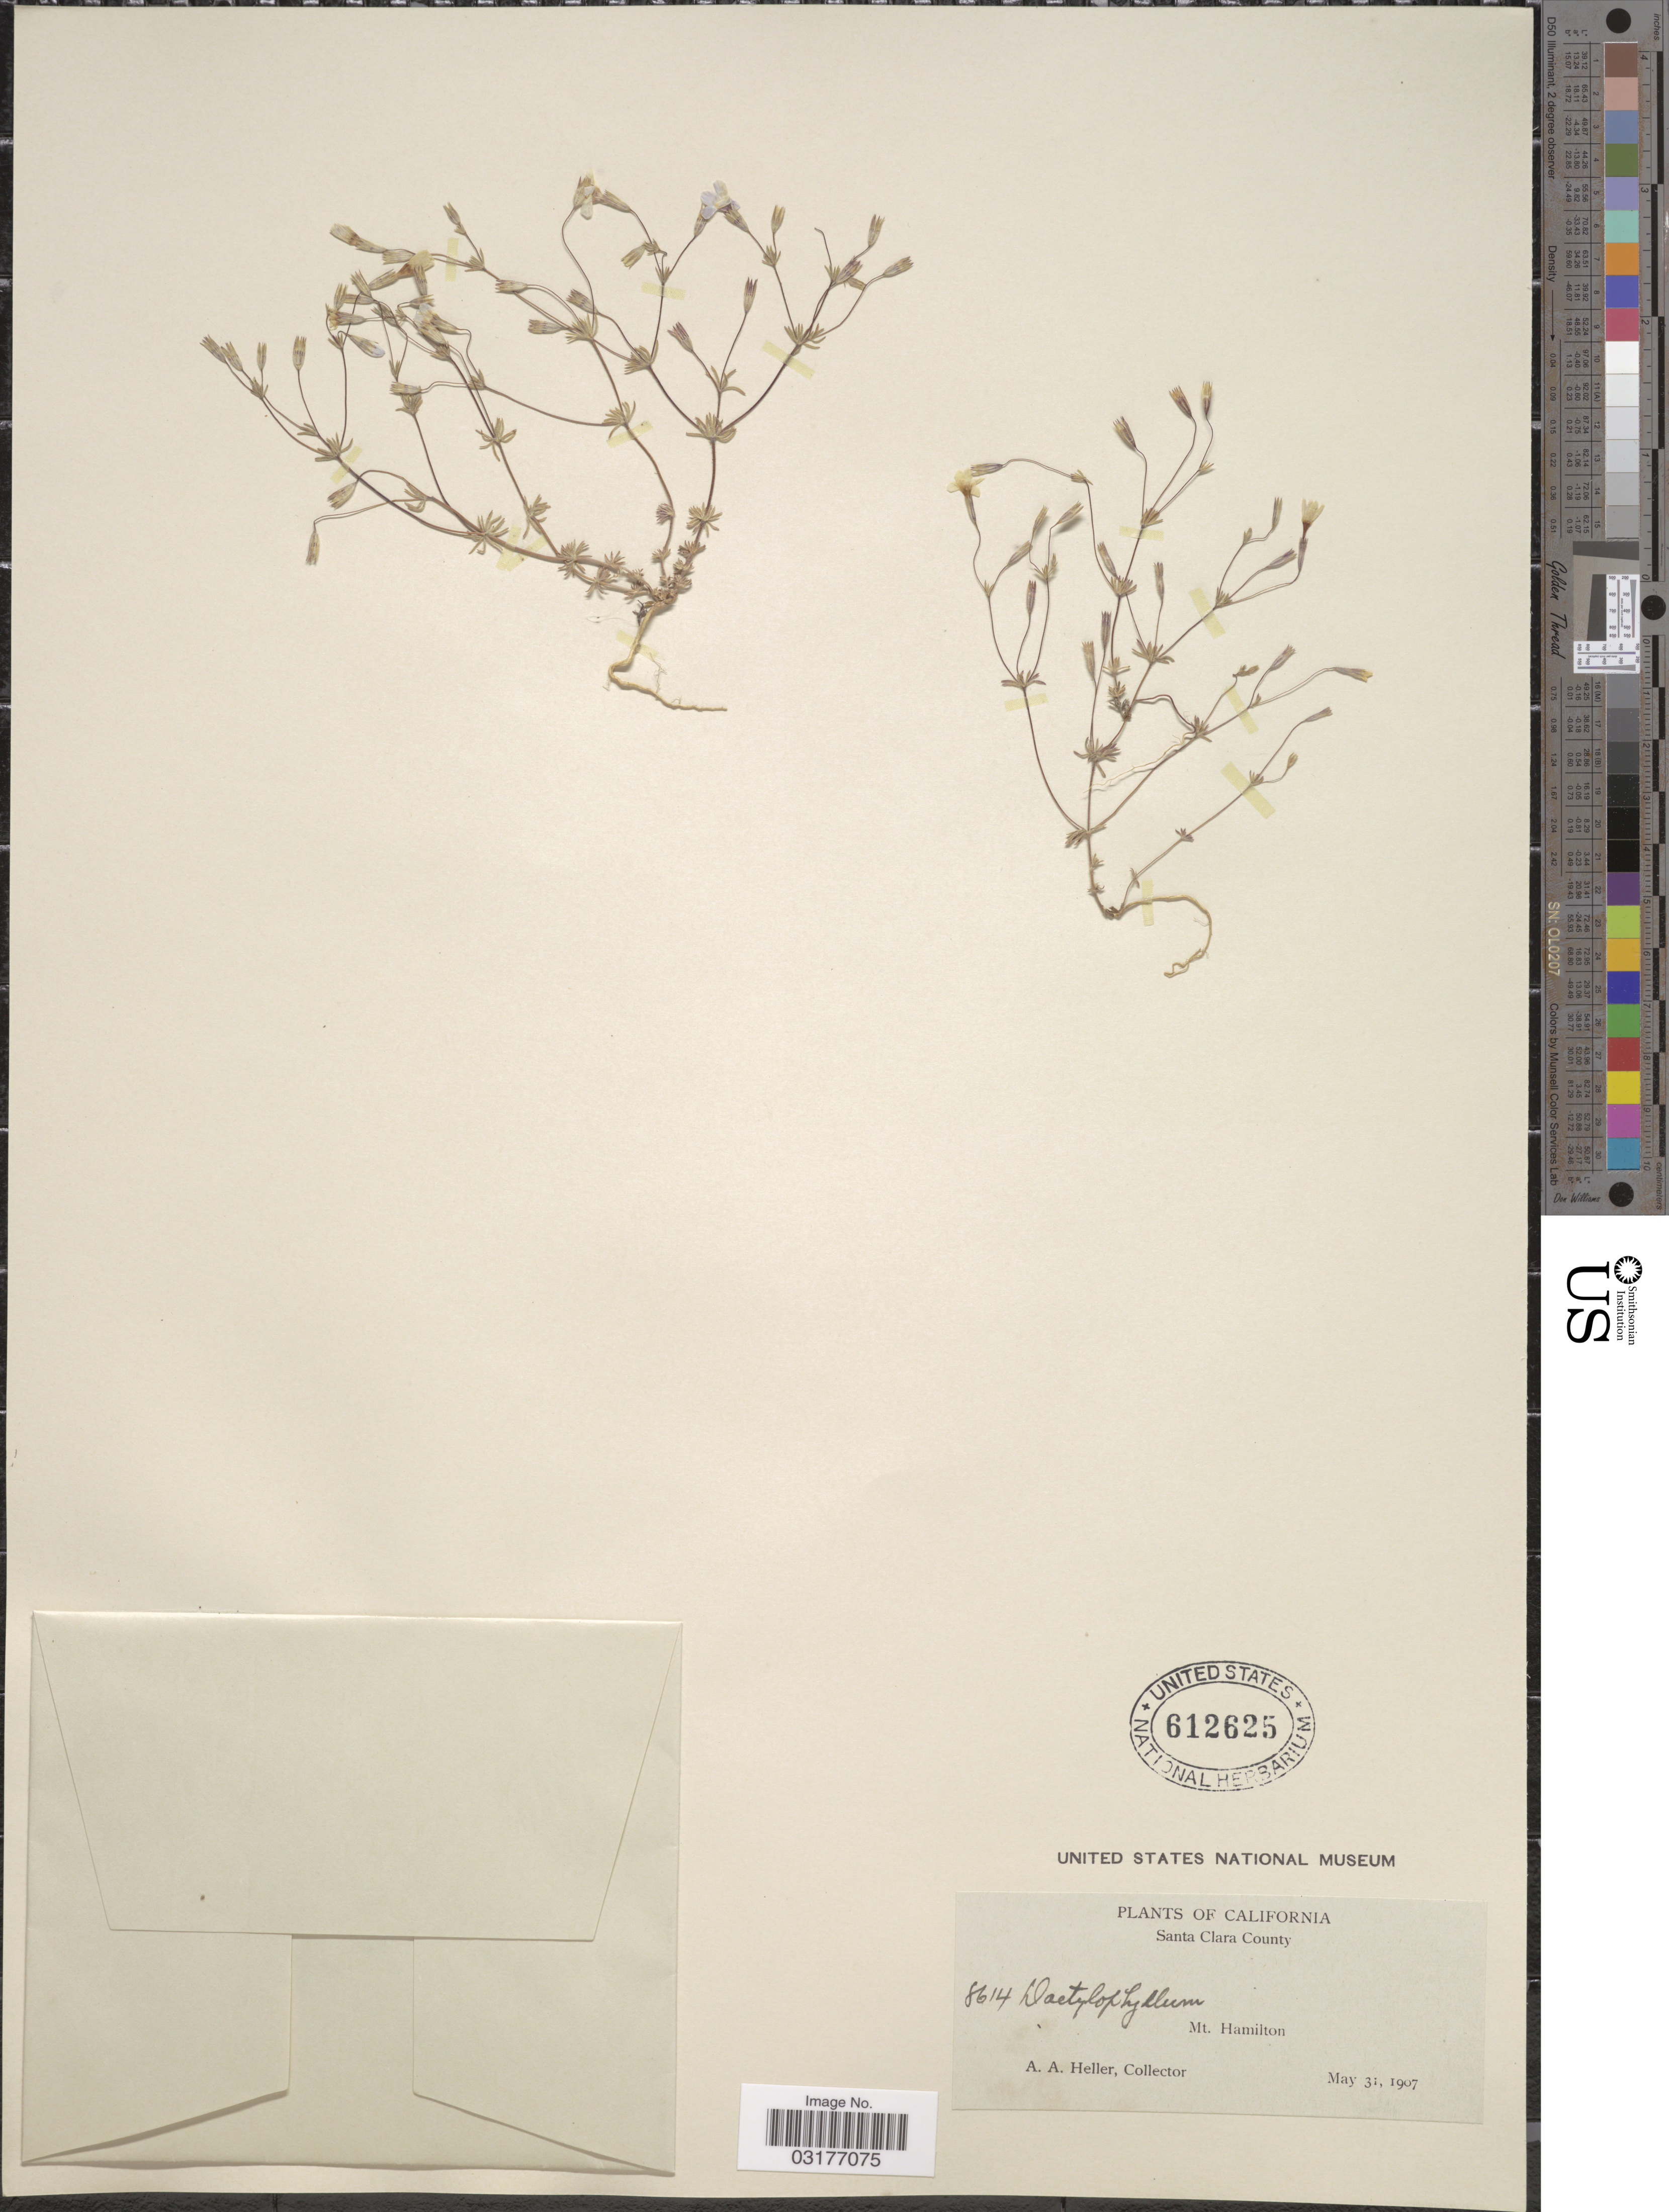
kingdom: Plantae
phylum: Tracheophyta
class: Magnoliopsida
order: Ericales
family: Polemoniaceae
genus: Leptosiphon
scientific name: Leptosiphon ambiguus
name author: (Rattan) J.M. Porter & L.A. Johnson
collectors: A. A. Heller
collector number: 8614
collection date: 1907-05-31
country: United States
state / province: California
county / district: Santa Clara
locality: Santa Clara County. Mt. Hamilton.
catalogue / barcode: US 612625